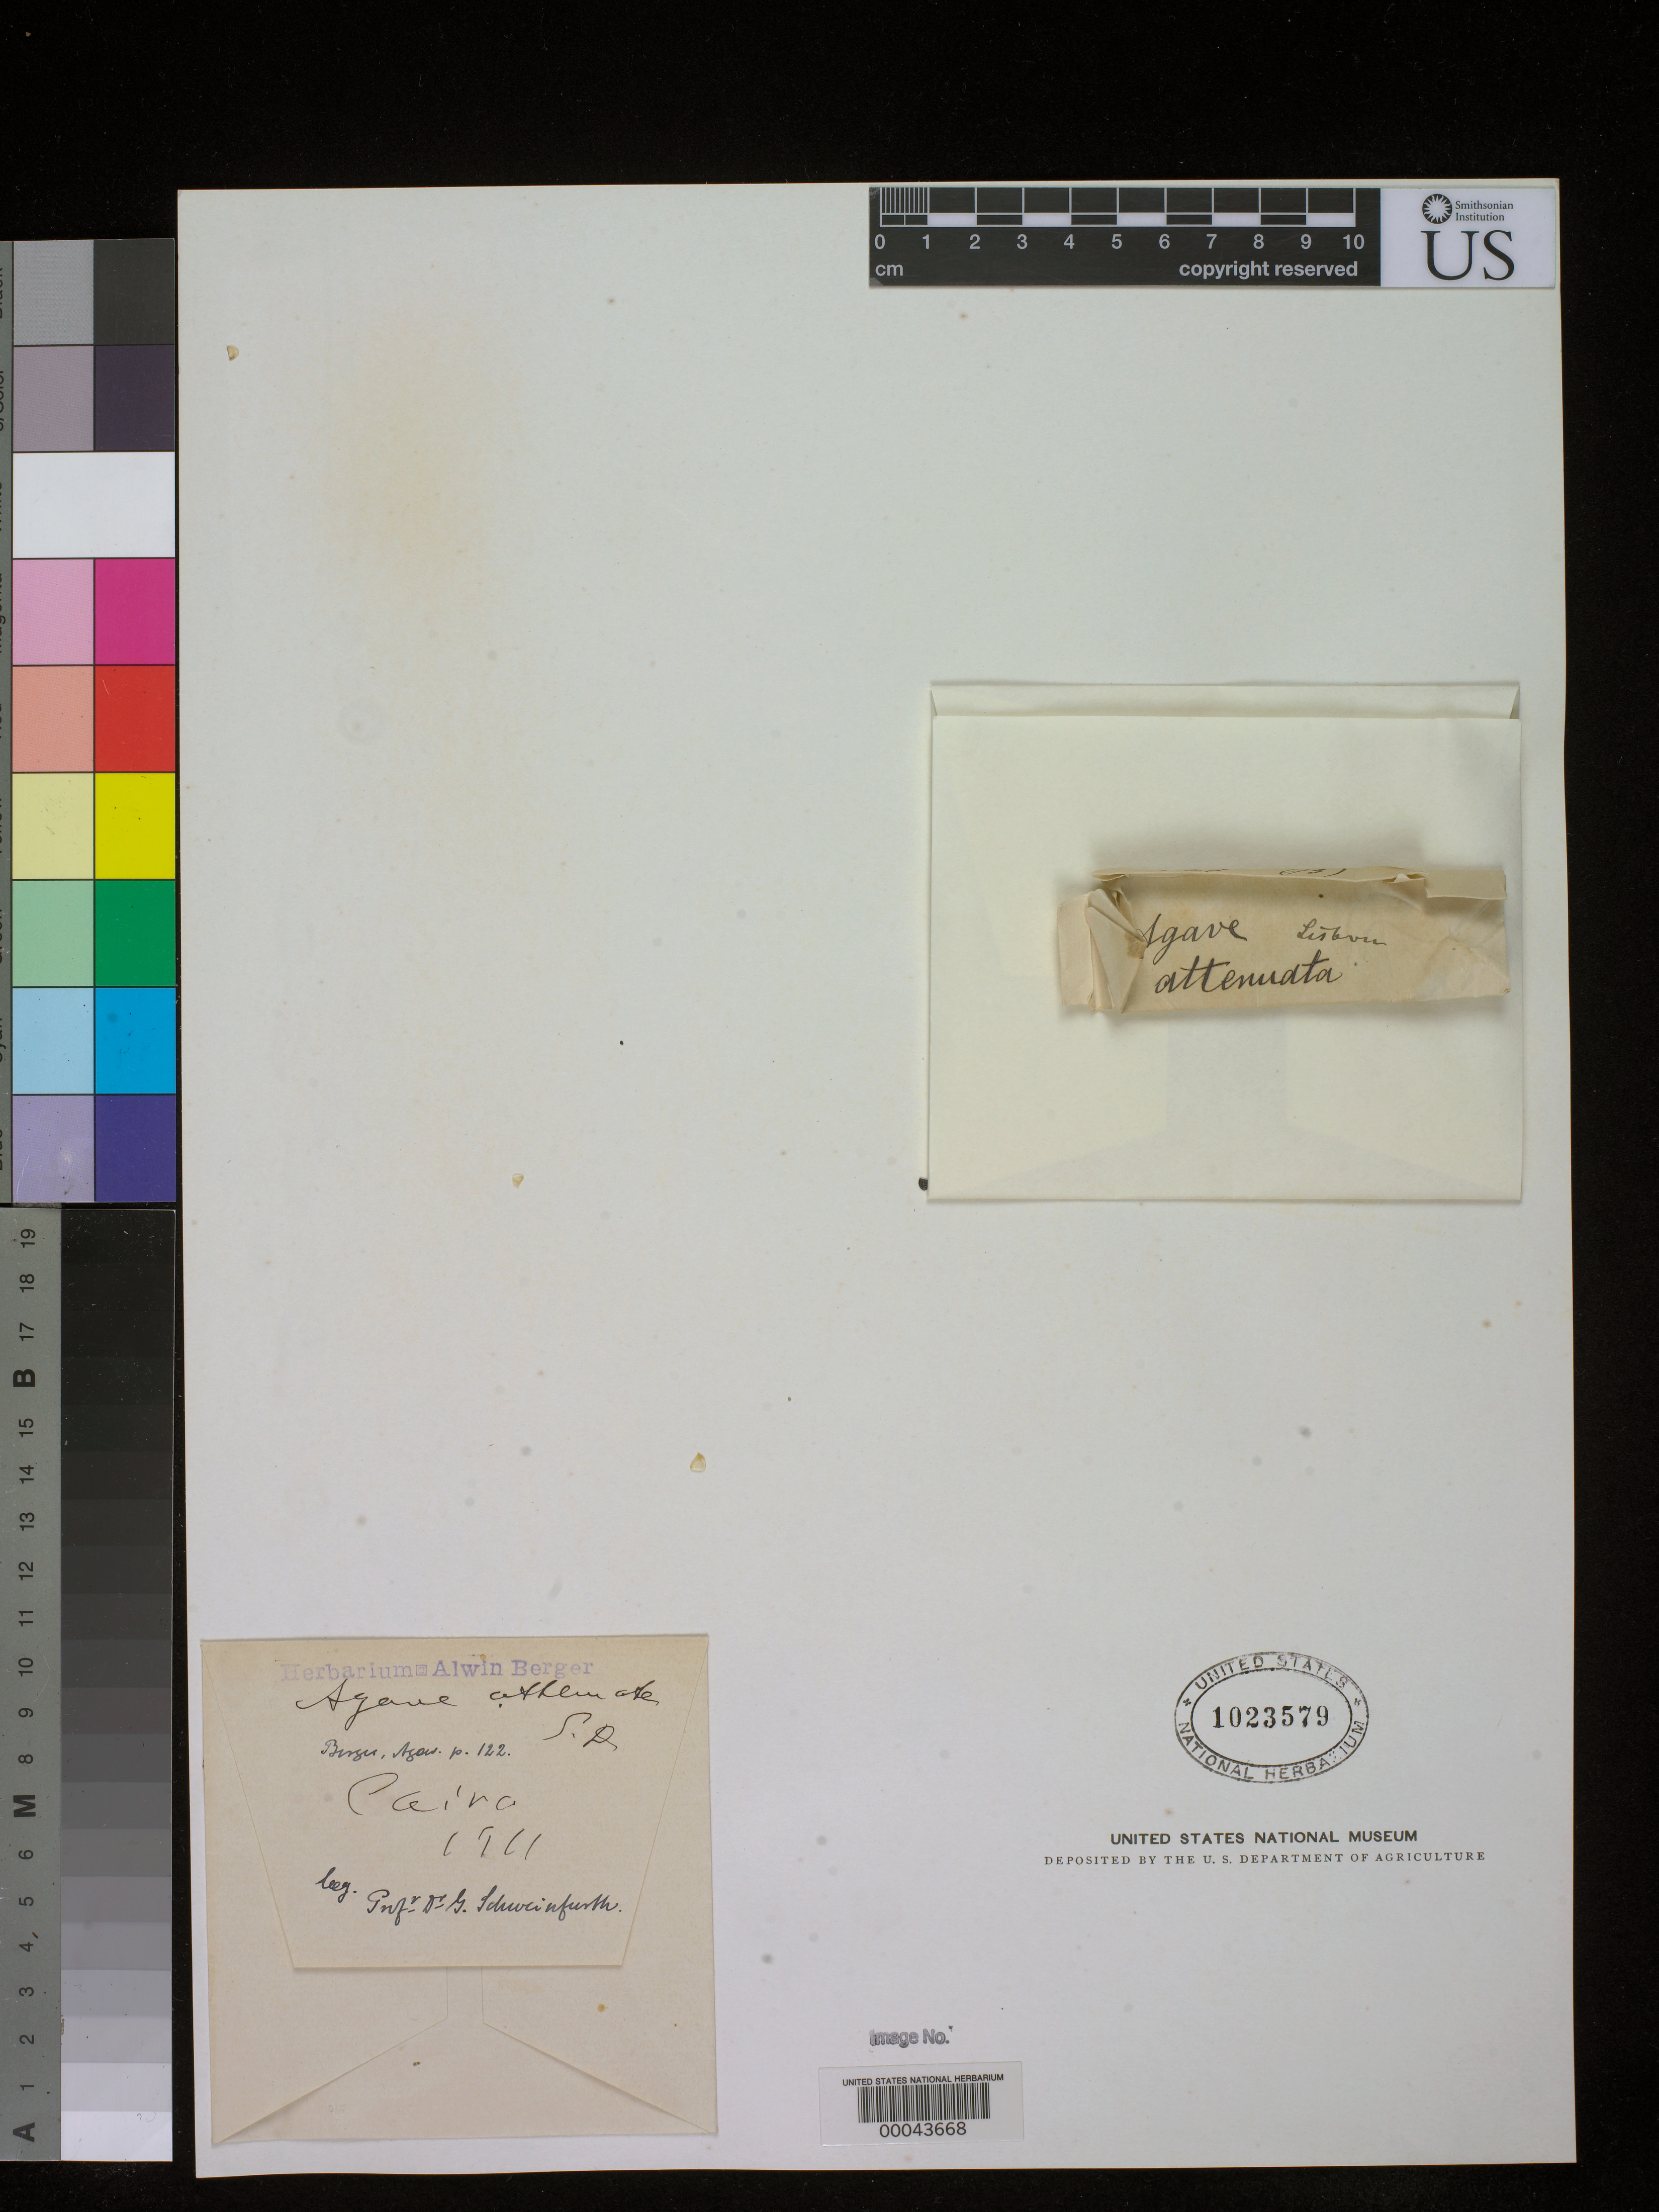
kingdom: Plantae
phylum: Tracheophyta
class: Liliopsida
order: Asparagales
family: Asparagaceae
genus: Agave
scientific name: Agave attenuata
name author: Salm-Dyck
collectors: G. A. Schweinfurth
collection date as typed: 1911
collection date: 1911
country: Egypt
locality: Cairo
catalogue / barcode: US 1023579